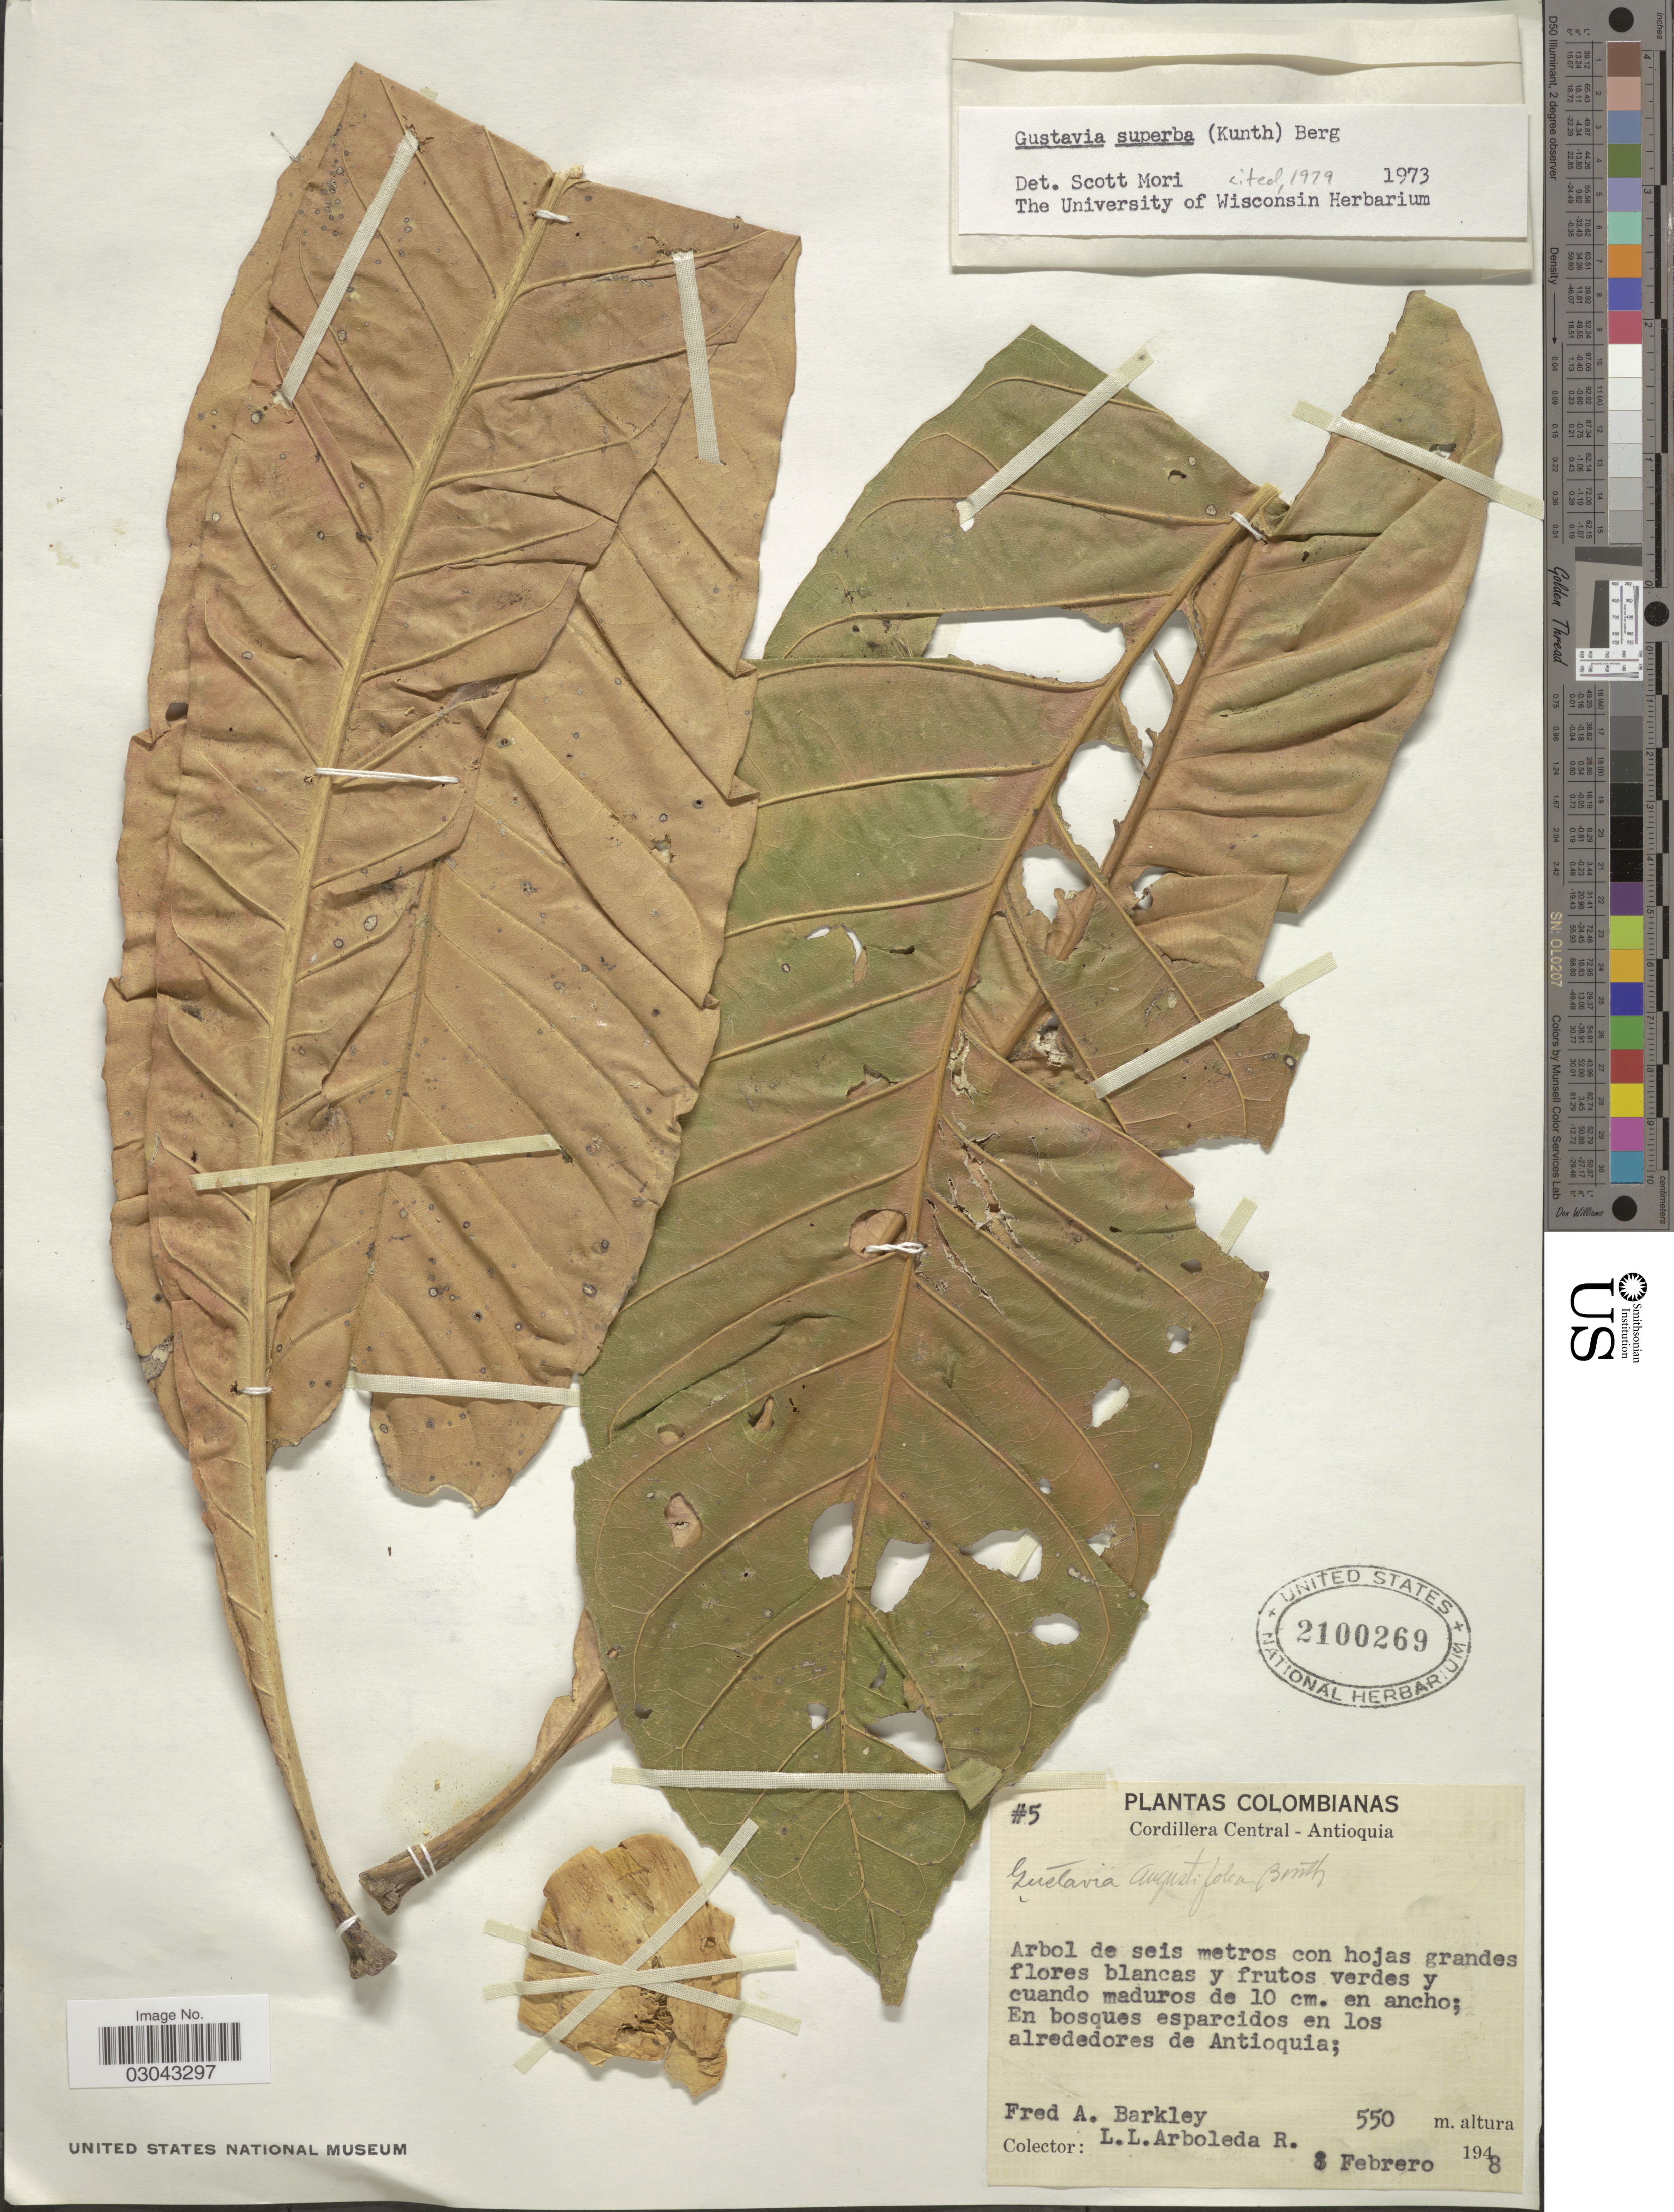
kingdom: Plantae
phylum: Tracheophyta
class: Magnoliopsida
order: Ericales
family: Lecythidaceae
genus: Gustavia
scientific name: Gustavia superba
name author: (Kunth) O. Berg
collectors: F. A. Barkley & L. Arboleda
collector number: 5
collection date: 1948-02-08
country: Colombia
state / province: Antioquia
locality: Cordillera Central, en bosques esparcidos en los alrededores de Antioquia.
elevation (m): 550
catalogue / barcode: US 2100269